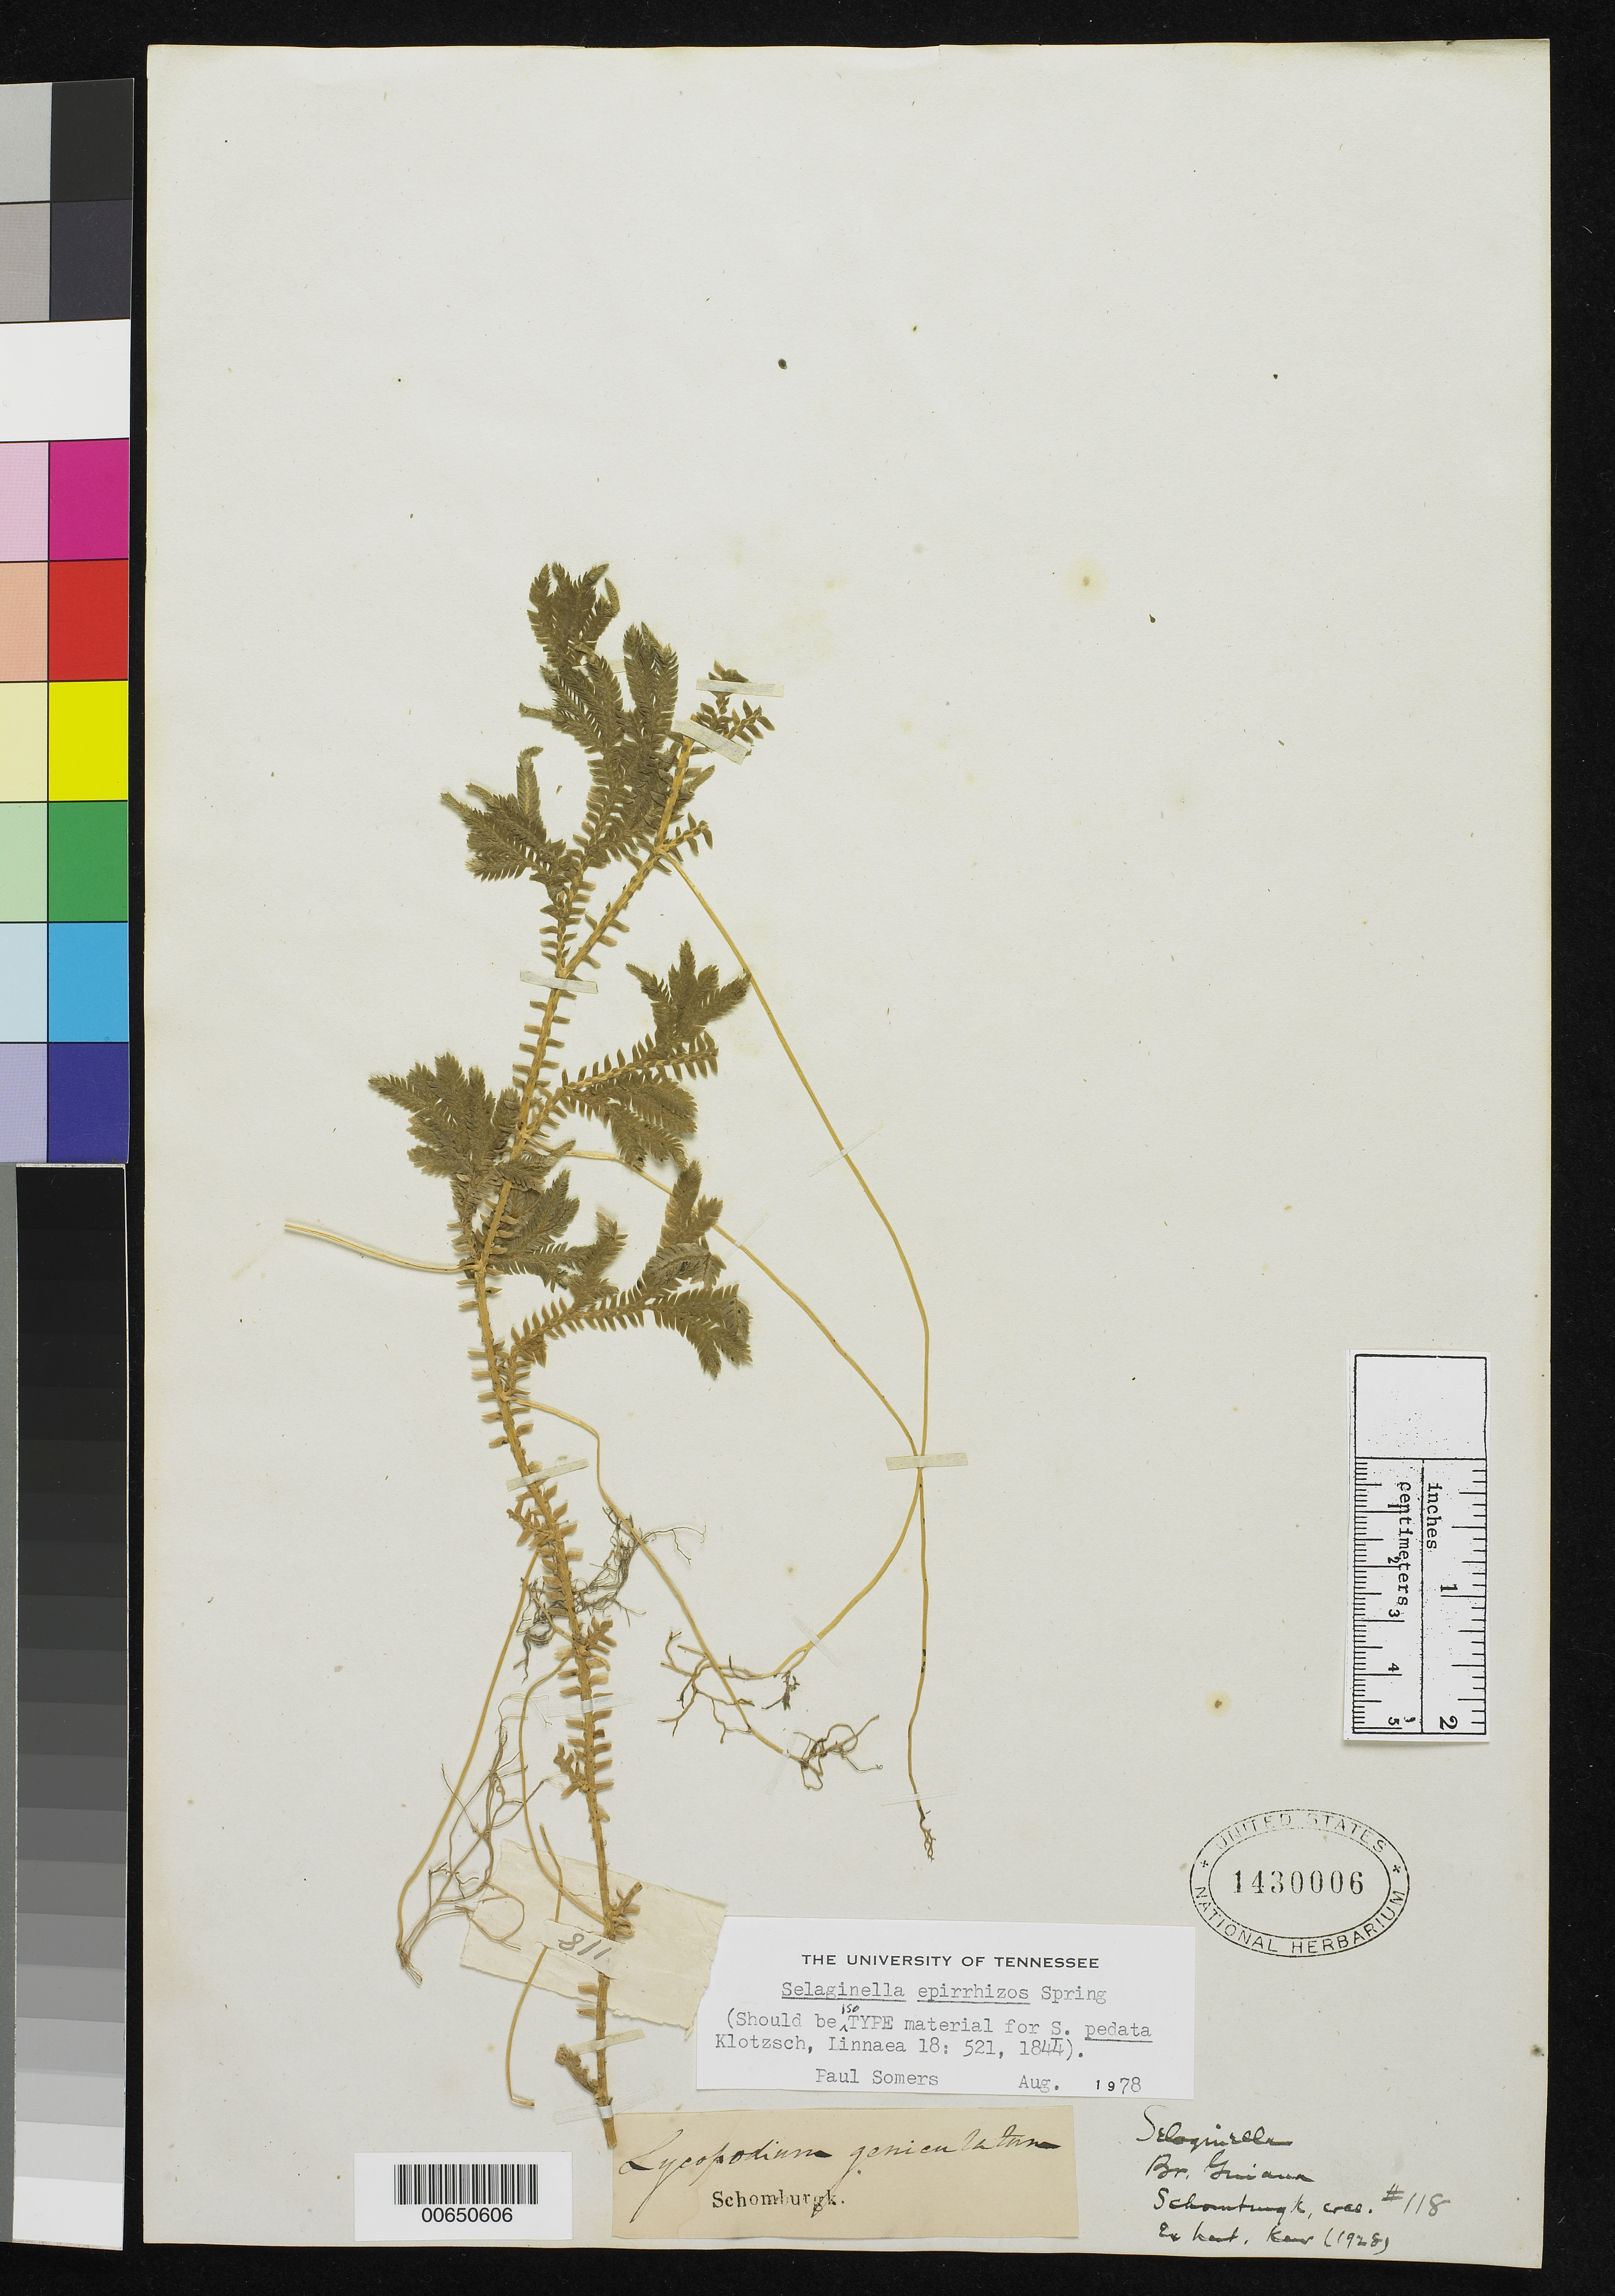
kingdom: Plantae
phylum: Tracheophyta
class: Lycopodiopsida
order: Selaginellales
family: Selaginellaceae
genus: Selaginella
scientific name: Selaginella pedata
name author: Klotzsch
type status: Isotype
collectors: M. R. Schomburgk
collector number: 118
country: Guyana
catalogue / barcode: US 1430006